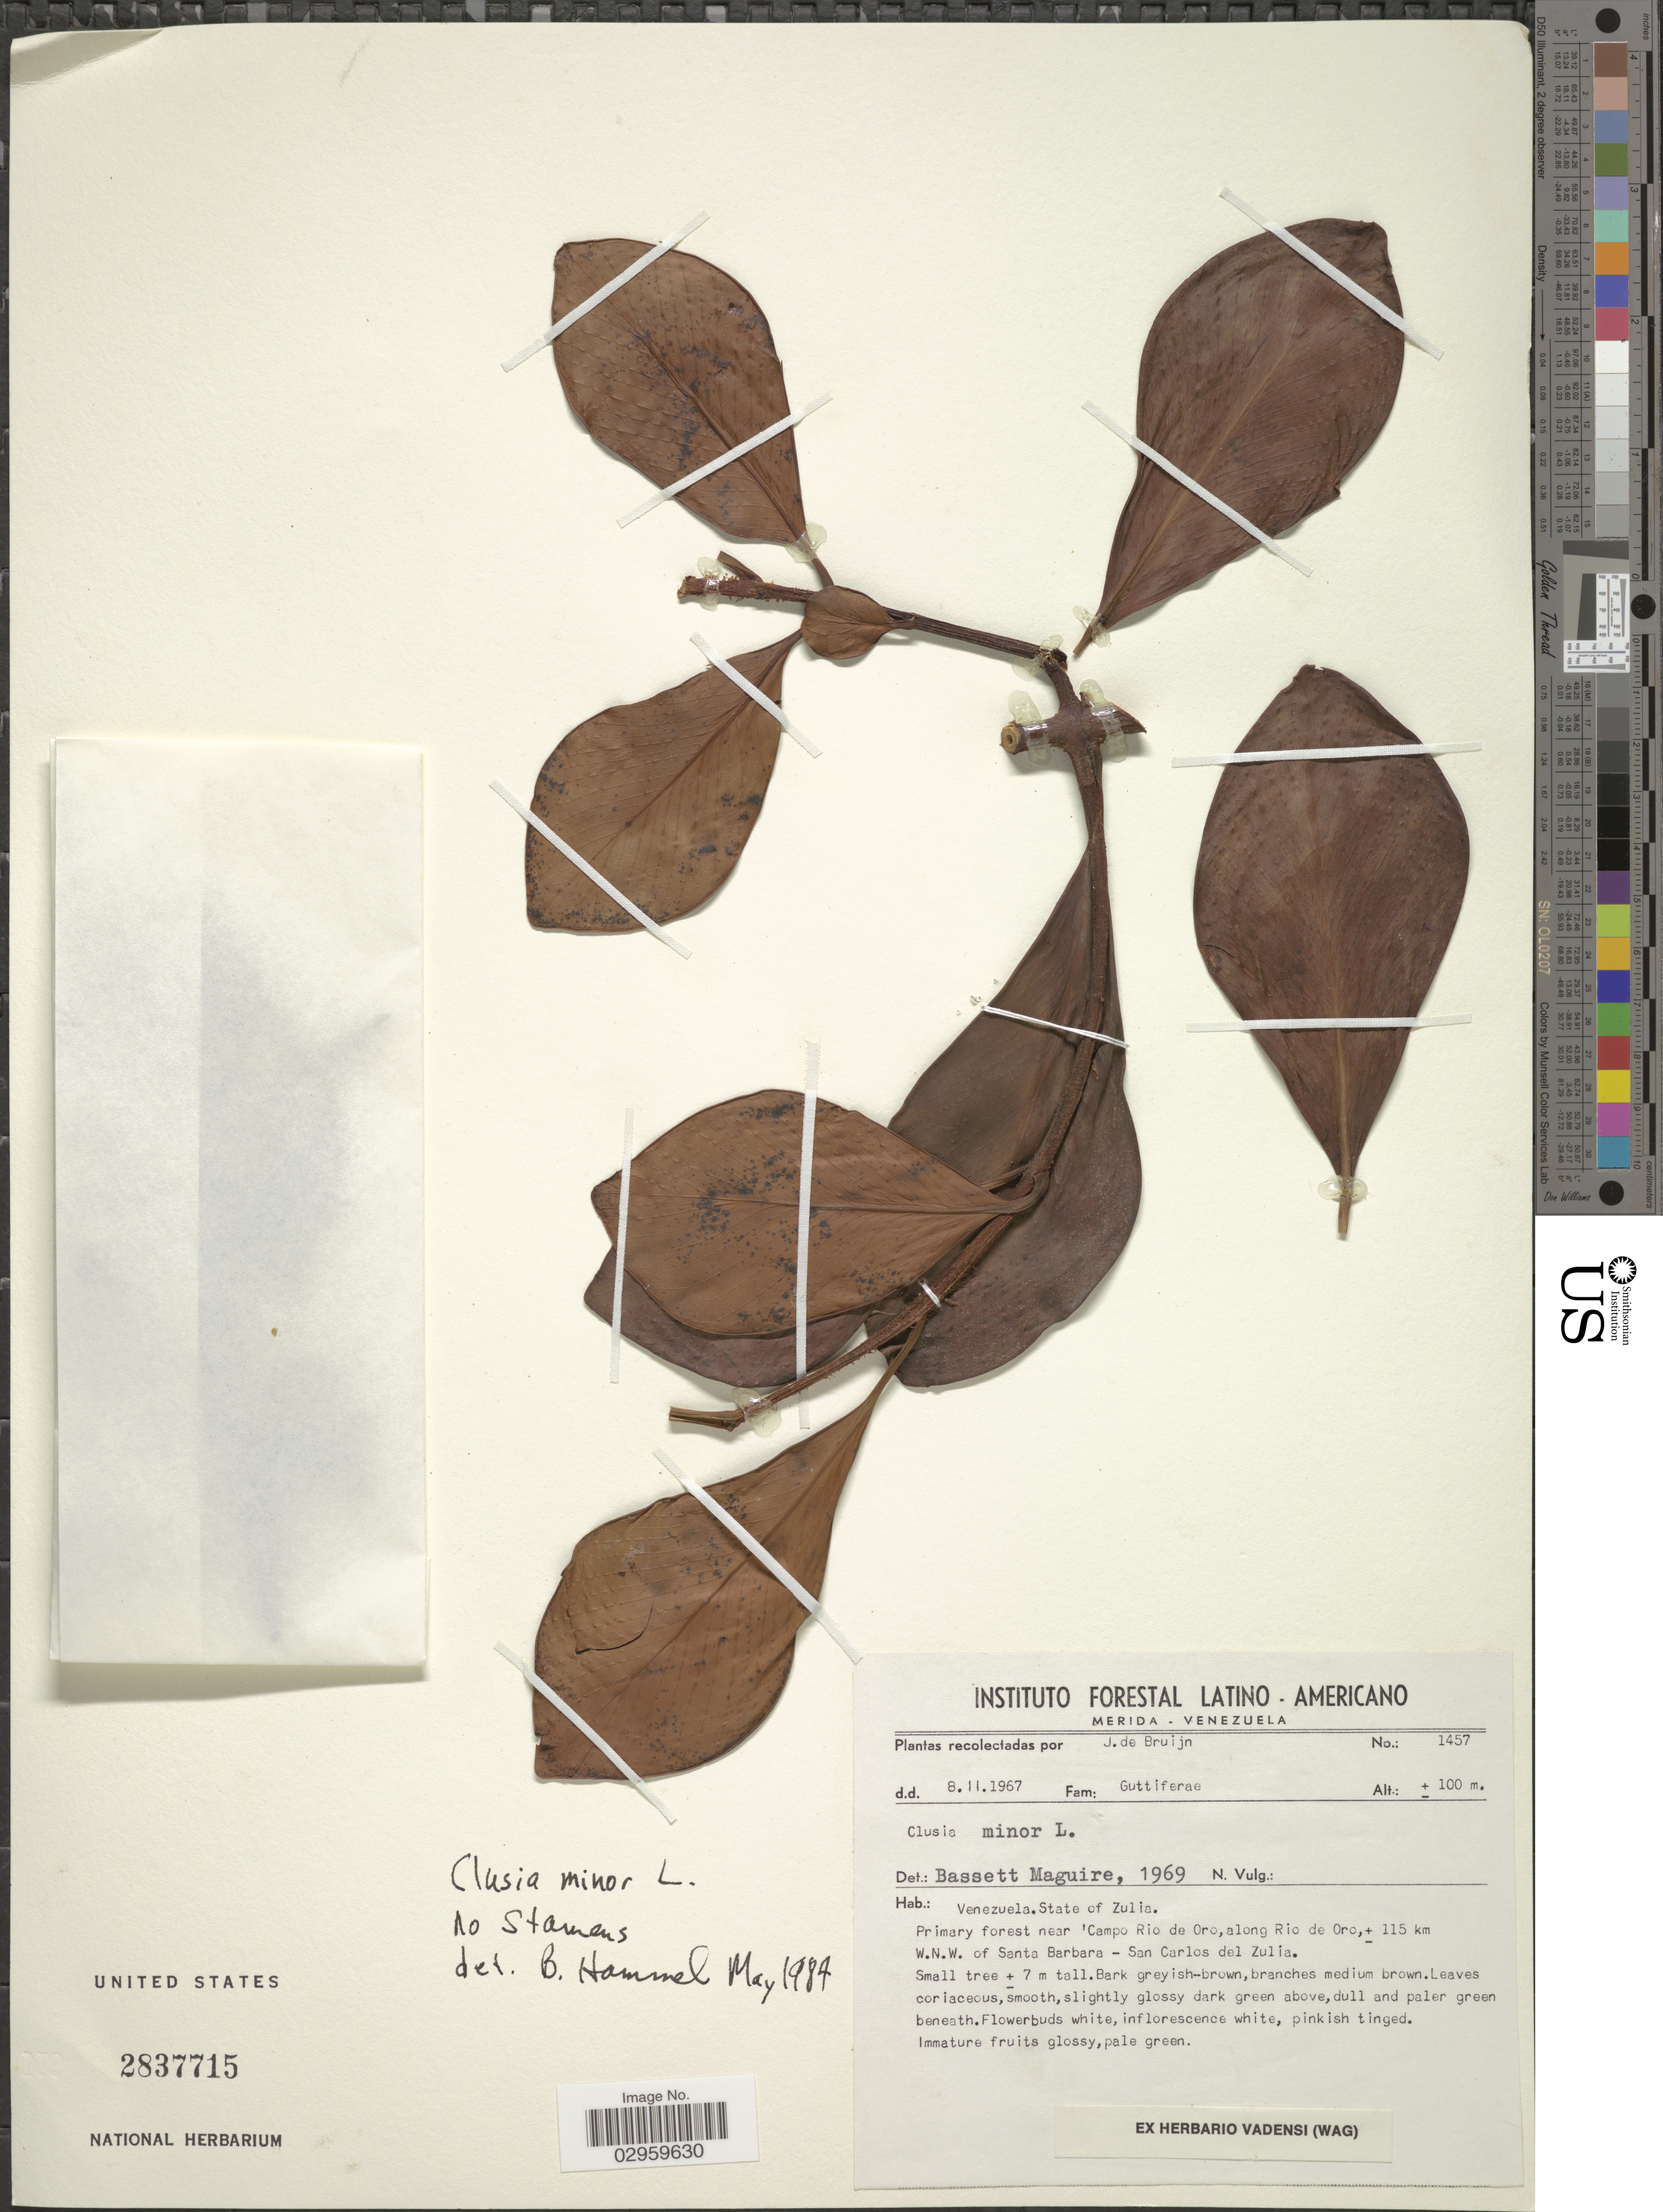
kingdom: Plantae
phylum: Tracheophyta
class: Magnoliopsida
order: Malpighiales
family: Clusiaceae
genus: Clusia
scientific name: Clusia minor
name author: L.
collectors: J. Bruijn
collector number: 1457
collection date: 1967-02-08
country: Venezuela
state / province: Zulia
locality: Primary forest near 'Campo Rio de Oro, along Rio de Oro, ± 115 km W.N.W. of Santa Barbara - San Carlos del Zulia.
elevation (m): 100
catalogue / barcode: US 2837715